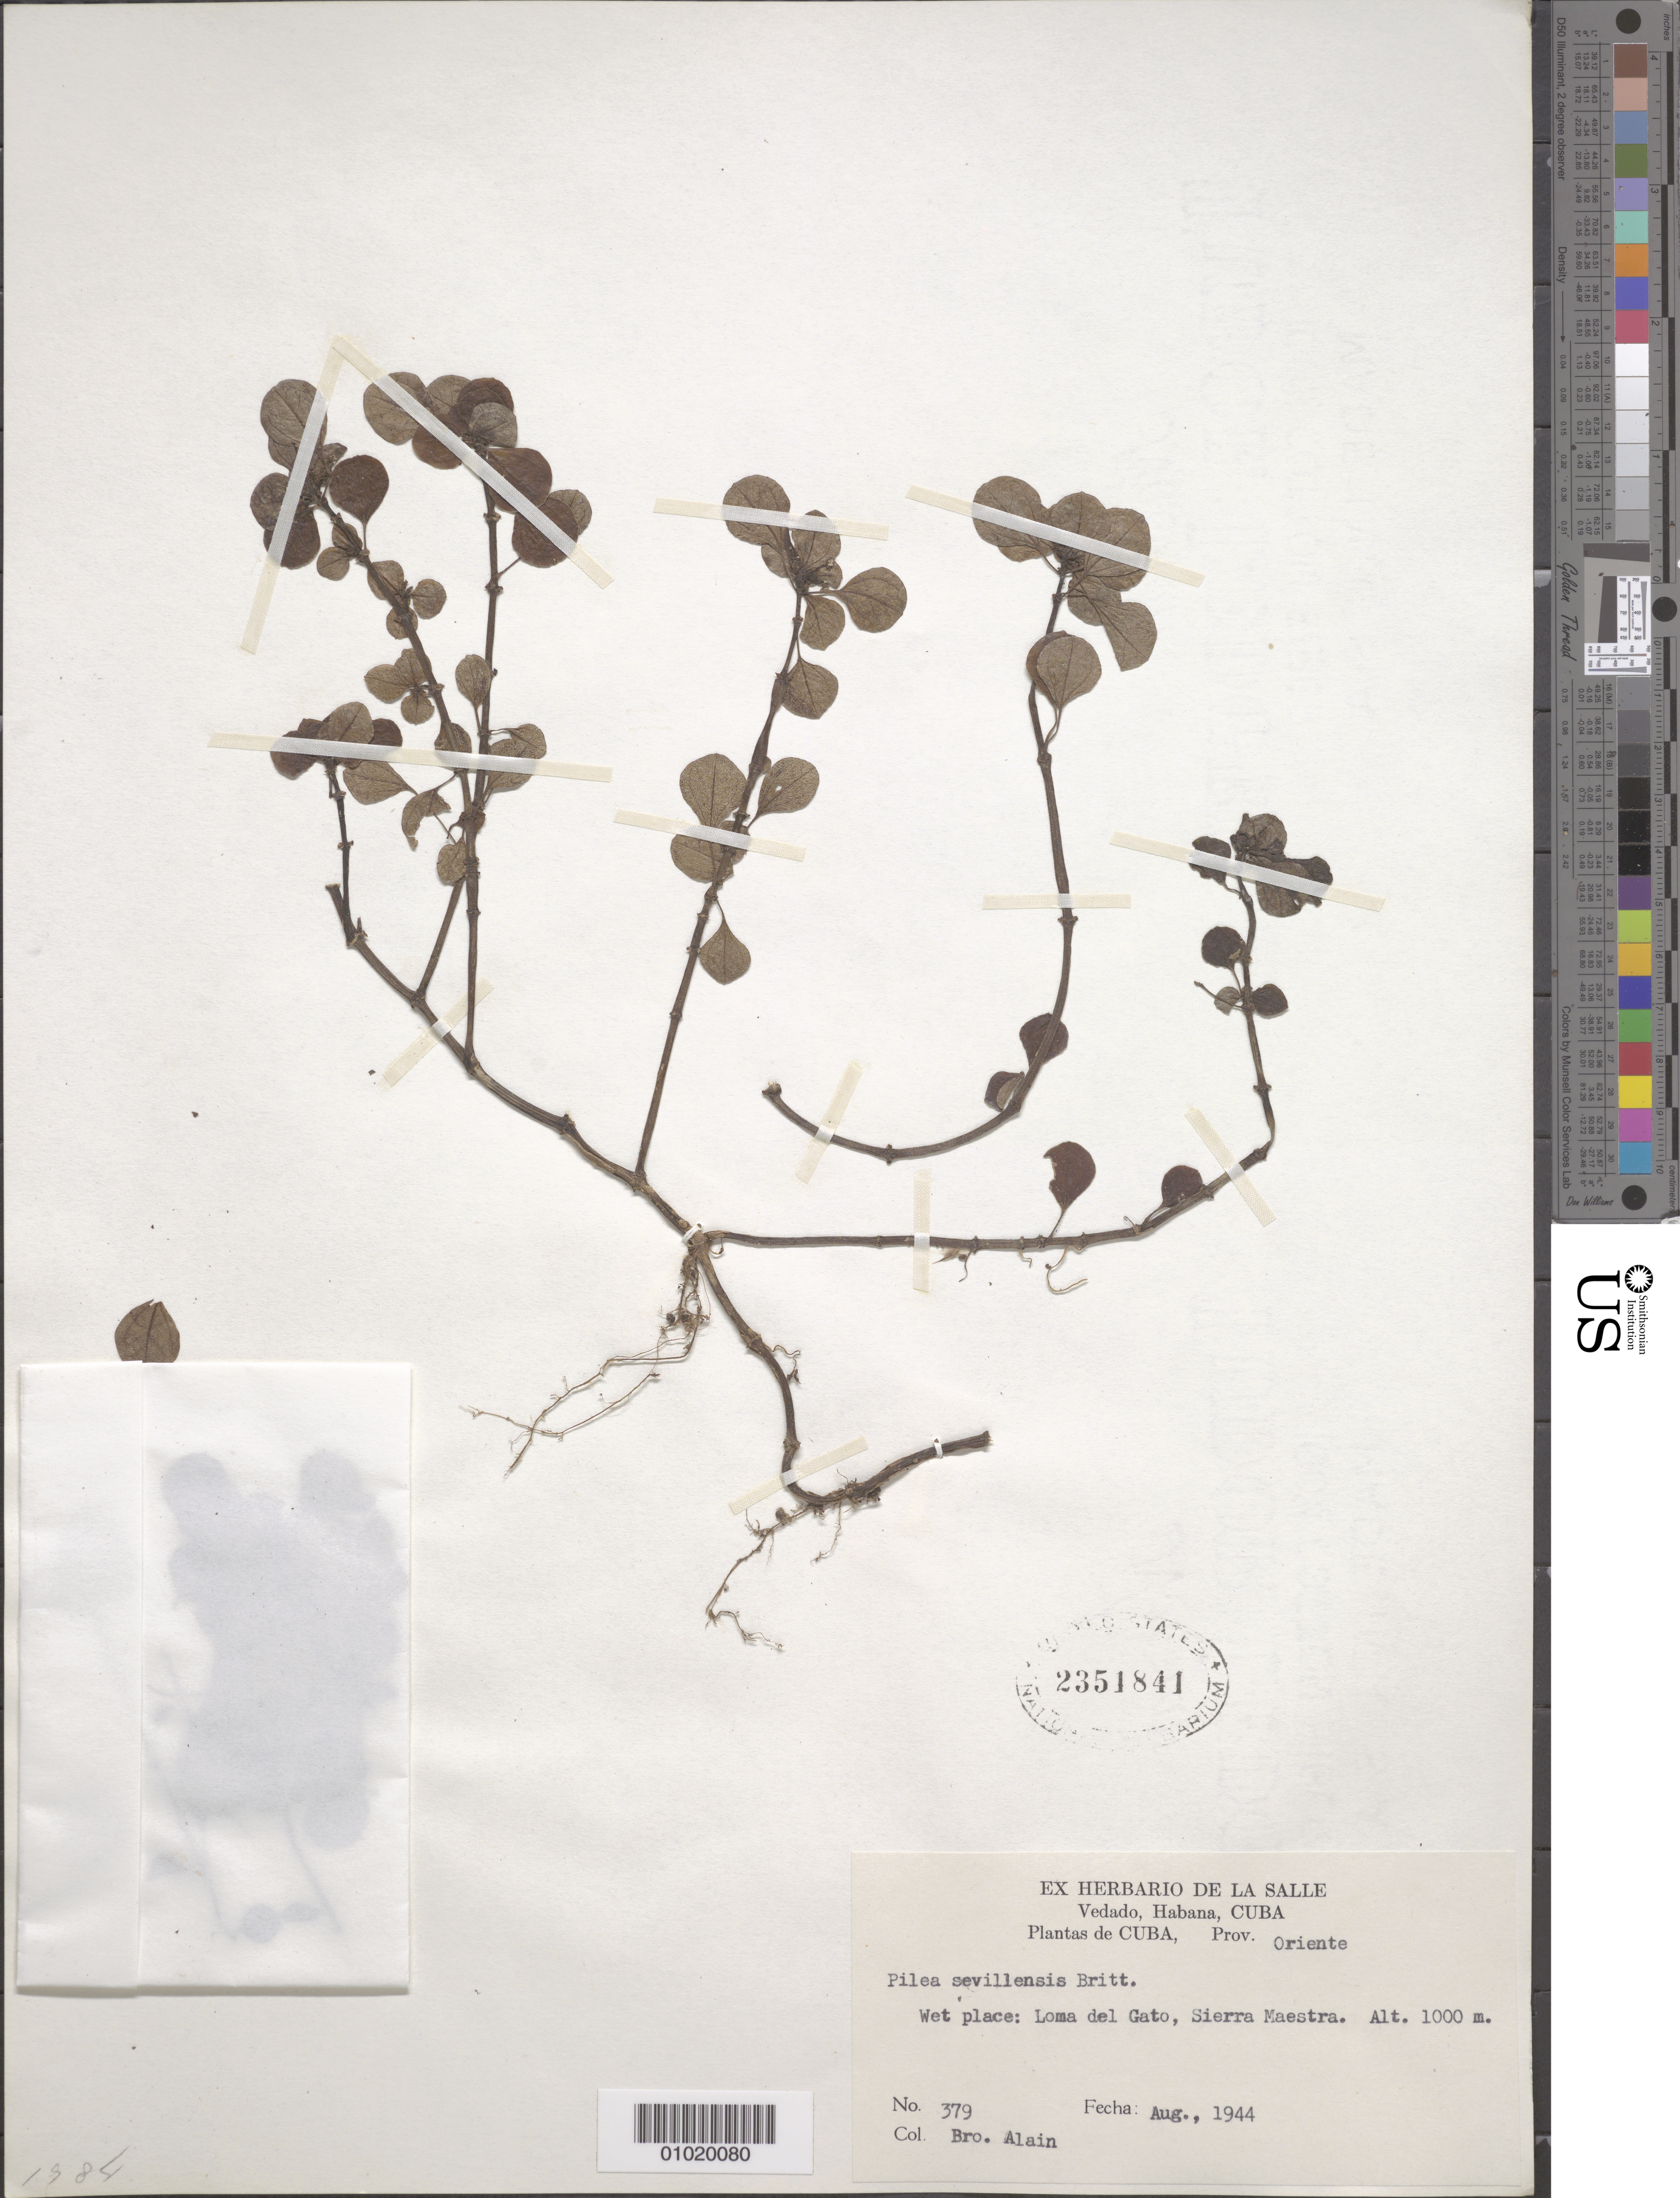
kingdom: Plantae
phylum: Tracheophyta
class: Magnoliopsida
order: Rosales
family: Urticaceae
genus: Pilea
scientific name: Pilea sevillensis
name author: Britton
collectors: A. H. Liogier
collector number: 379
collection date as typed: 01 Aug 1944 to 31 Aug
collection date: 1944-08-01/1944-08-31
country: Cuba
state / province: Oriente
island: Cuba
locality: Loma del Gato, Sierra maestra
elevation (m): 1000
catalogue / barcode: US 2341841